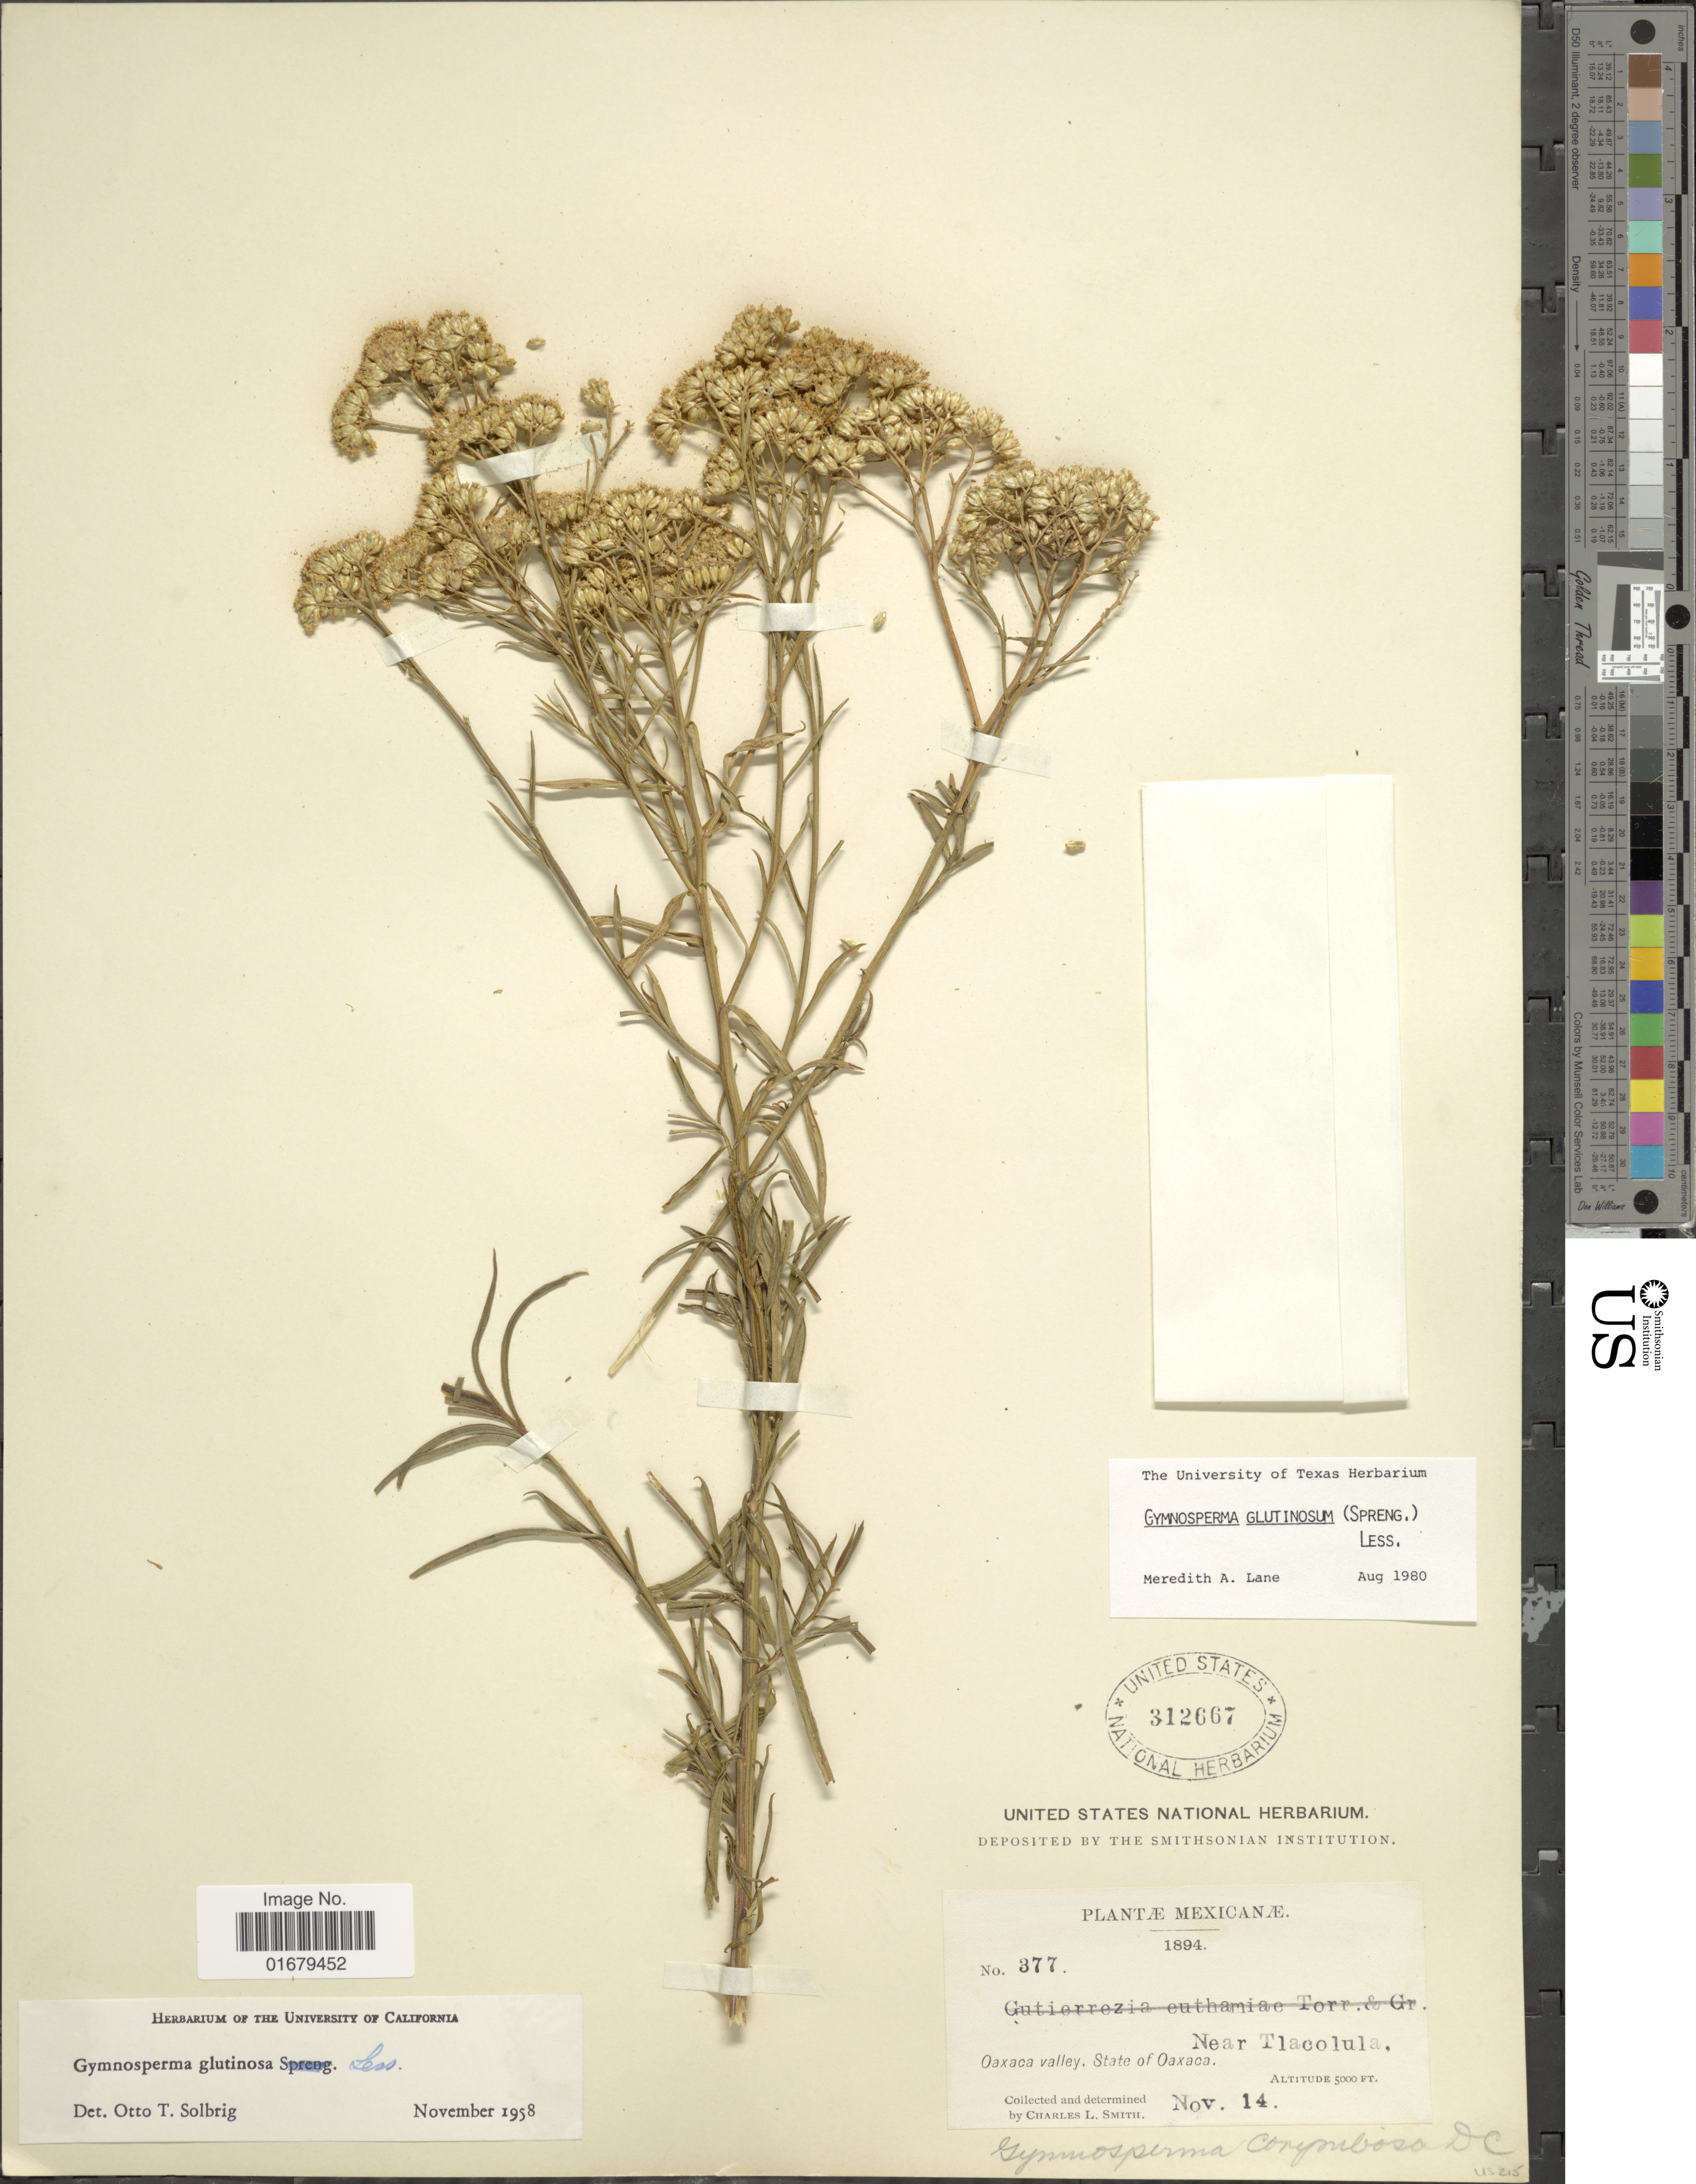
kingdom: Plantae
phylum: Tracheophyta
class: Magnoliopsida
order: Asterales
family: Asteraceae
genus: Gymnosperma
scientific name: Gymnosperma glutinosum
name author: (Spreng.) Less.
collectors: C. L. Smith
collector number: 377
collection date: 1894-11-14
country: Mexico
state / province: Oaxaca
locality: Oaxaca valley, Near Tlacolula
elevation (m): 1524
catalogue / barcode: US 312667